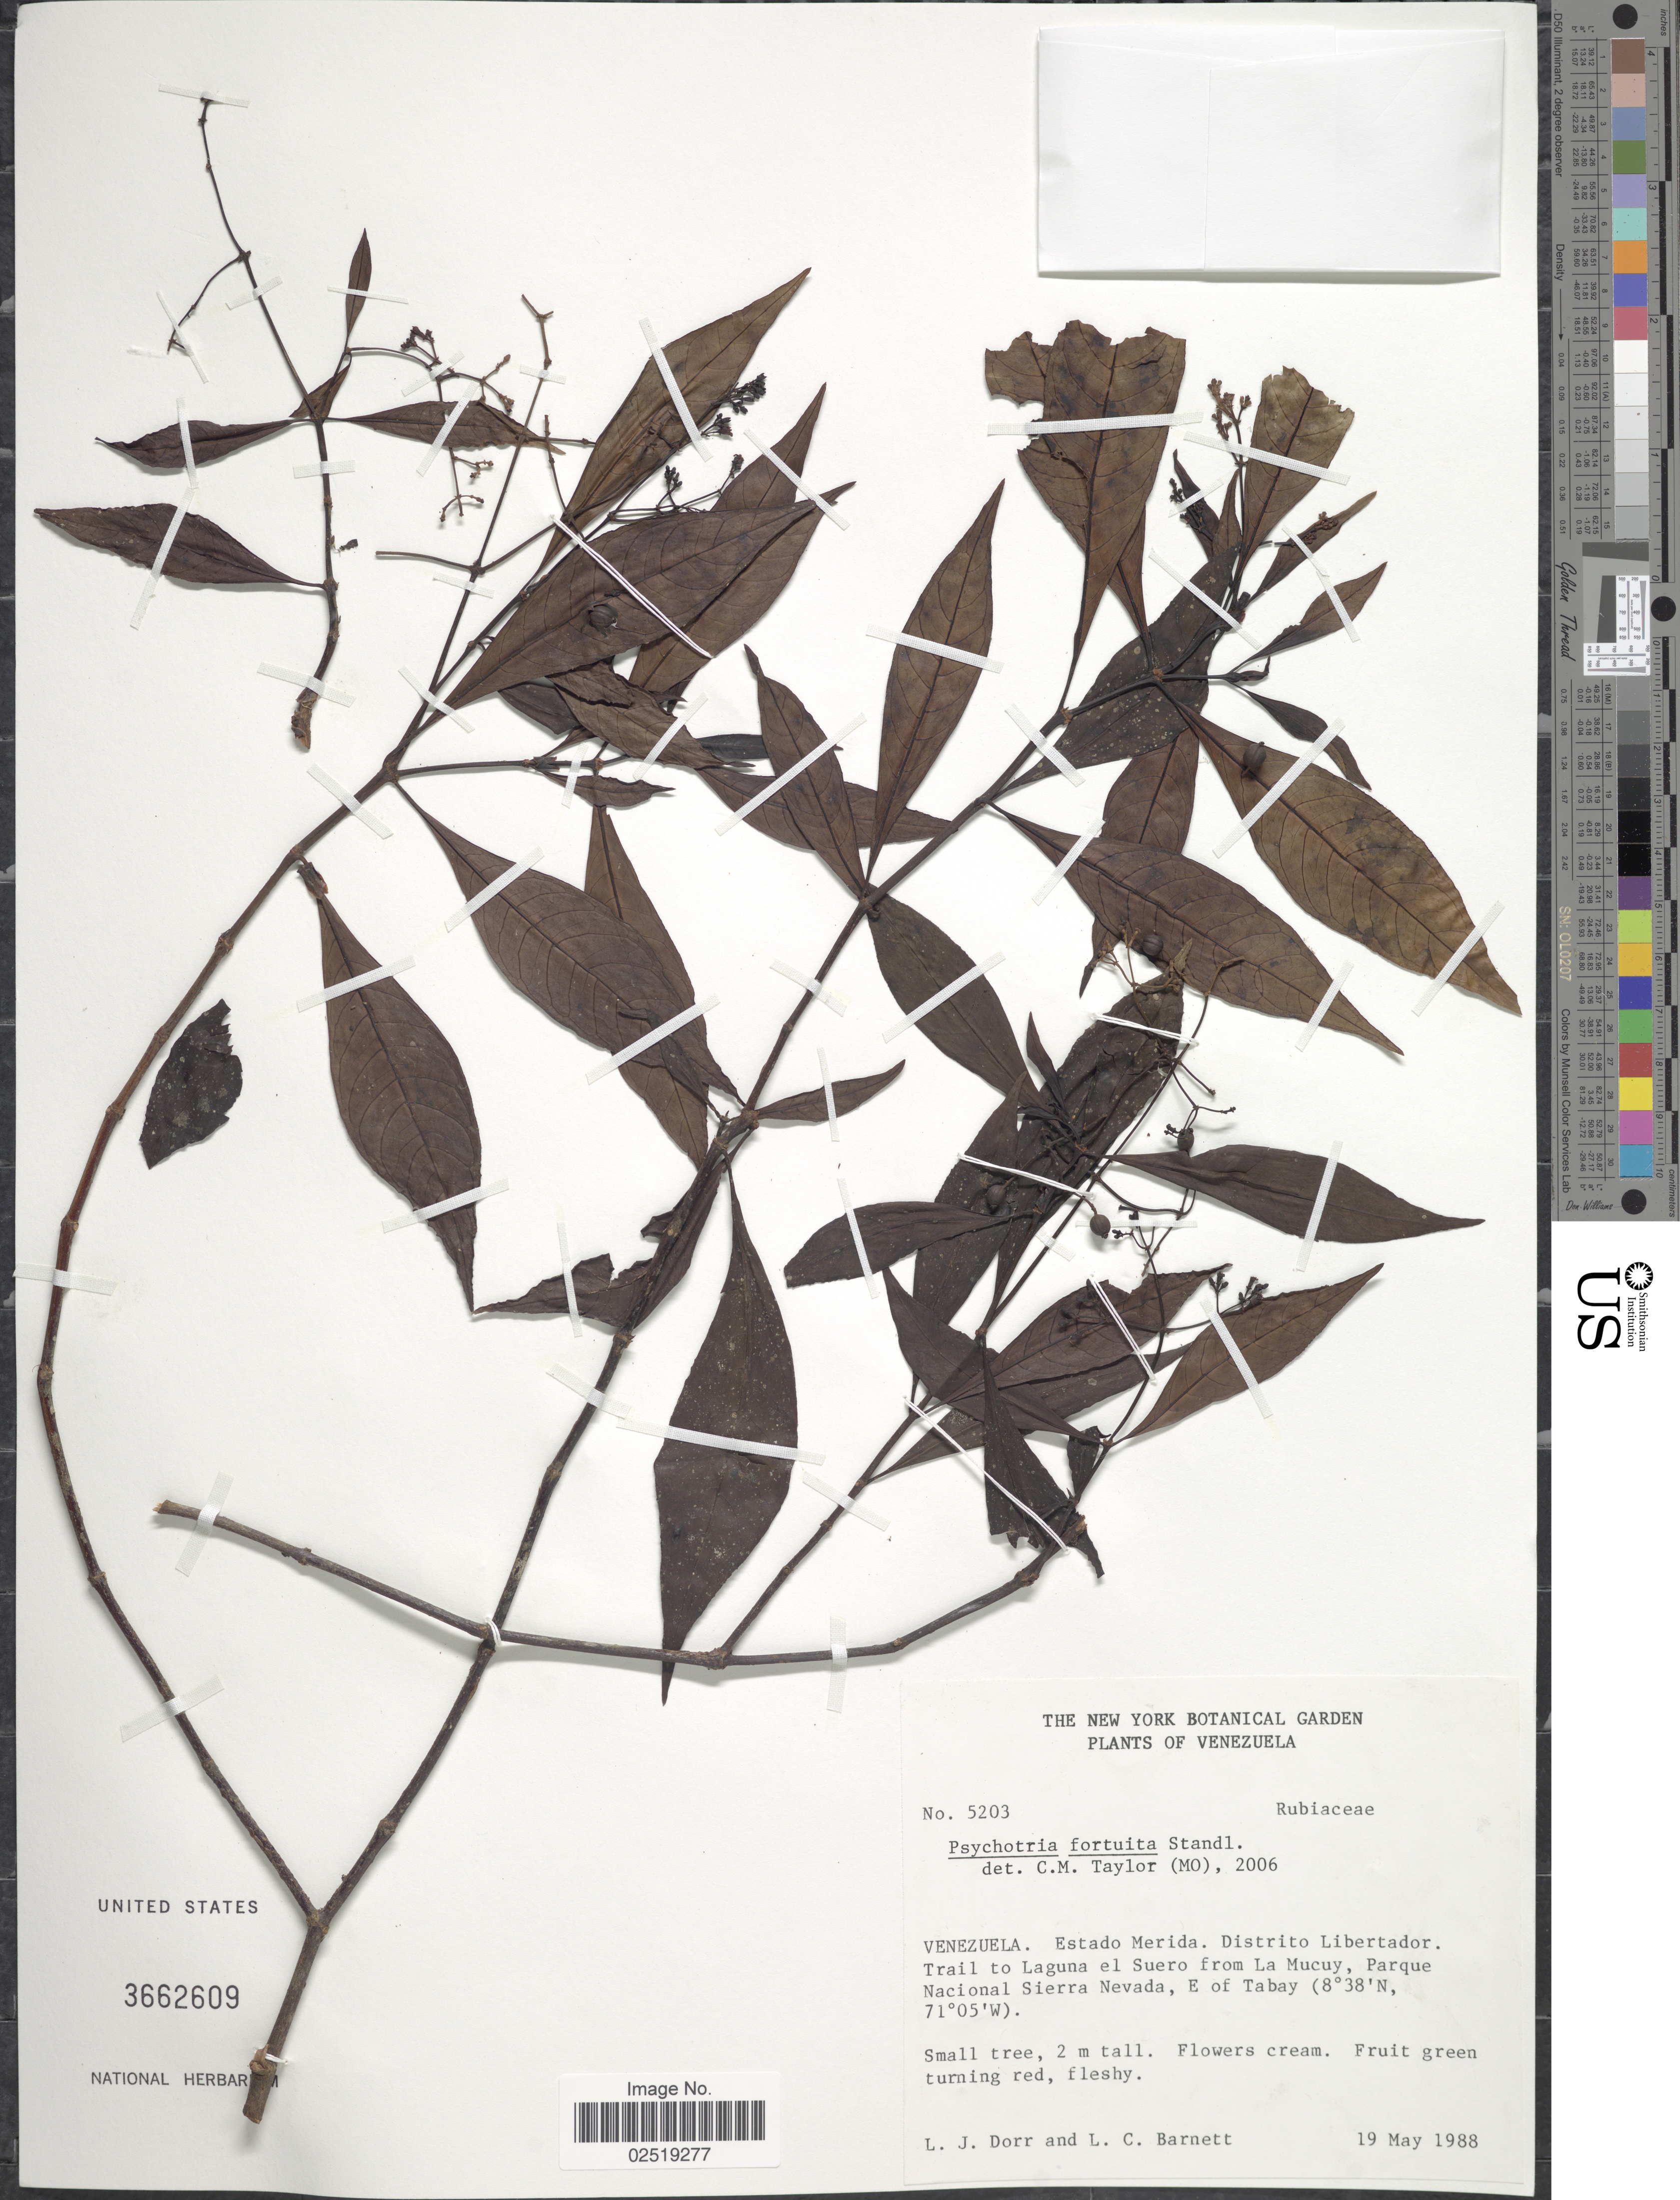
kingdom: Plantae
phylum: Tracheophyta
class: Magnoliopsida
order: Gentianales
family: Rubiaceae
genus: Psychotria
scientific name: Psychotria fortuita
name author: Standl.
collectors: L. J. Dorr & L. C. Barnett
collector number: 5203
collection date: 1988-05-19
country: Venezuela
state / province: Mérida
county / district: Libertador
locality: Trail to Laguna el Suero from La Mucuy, Parque Nacional Sierra Nevada, E of Tabay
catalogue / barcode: US 3662609